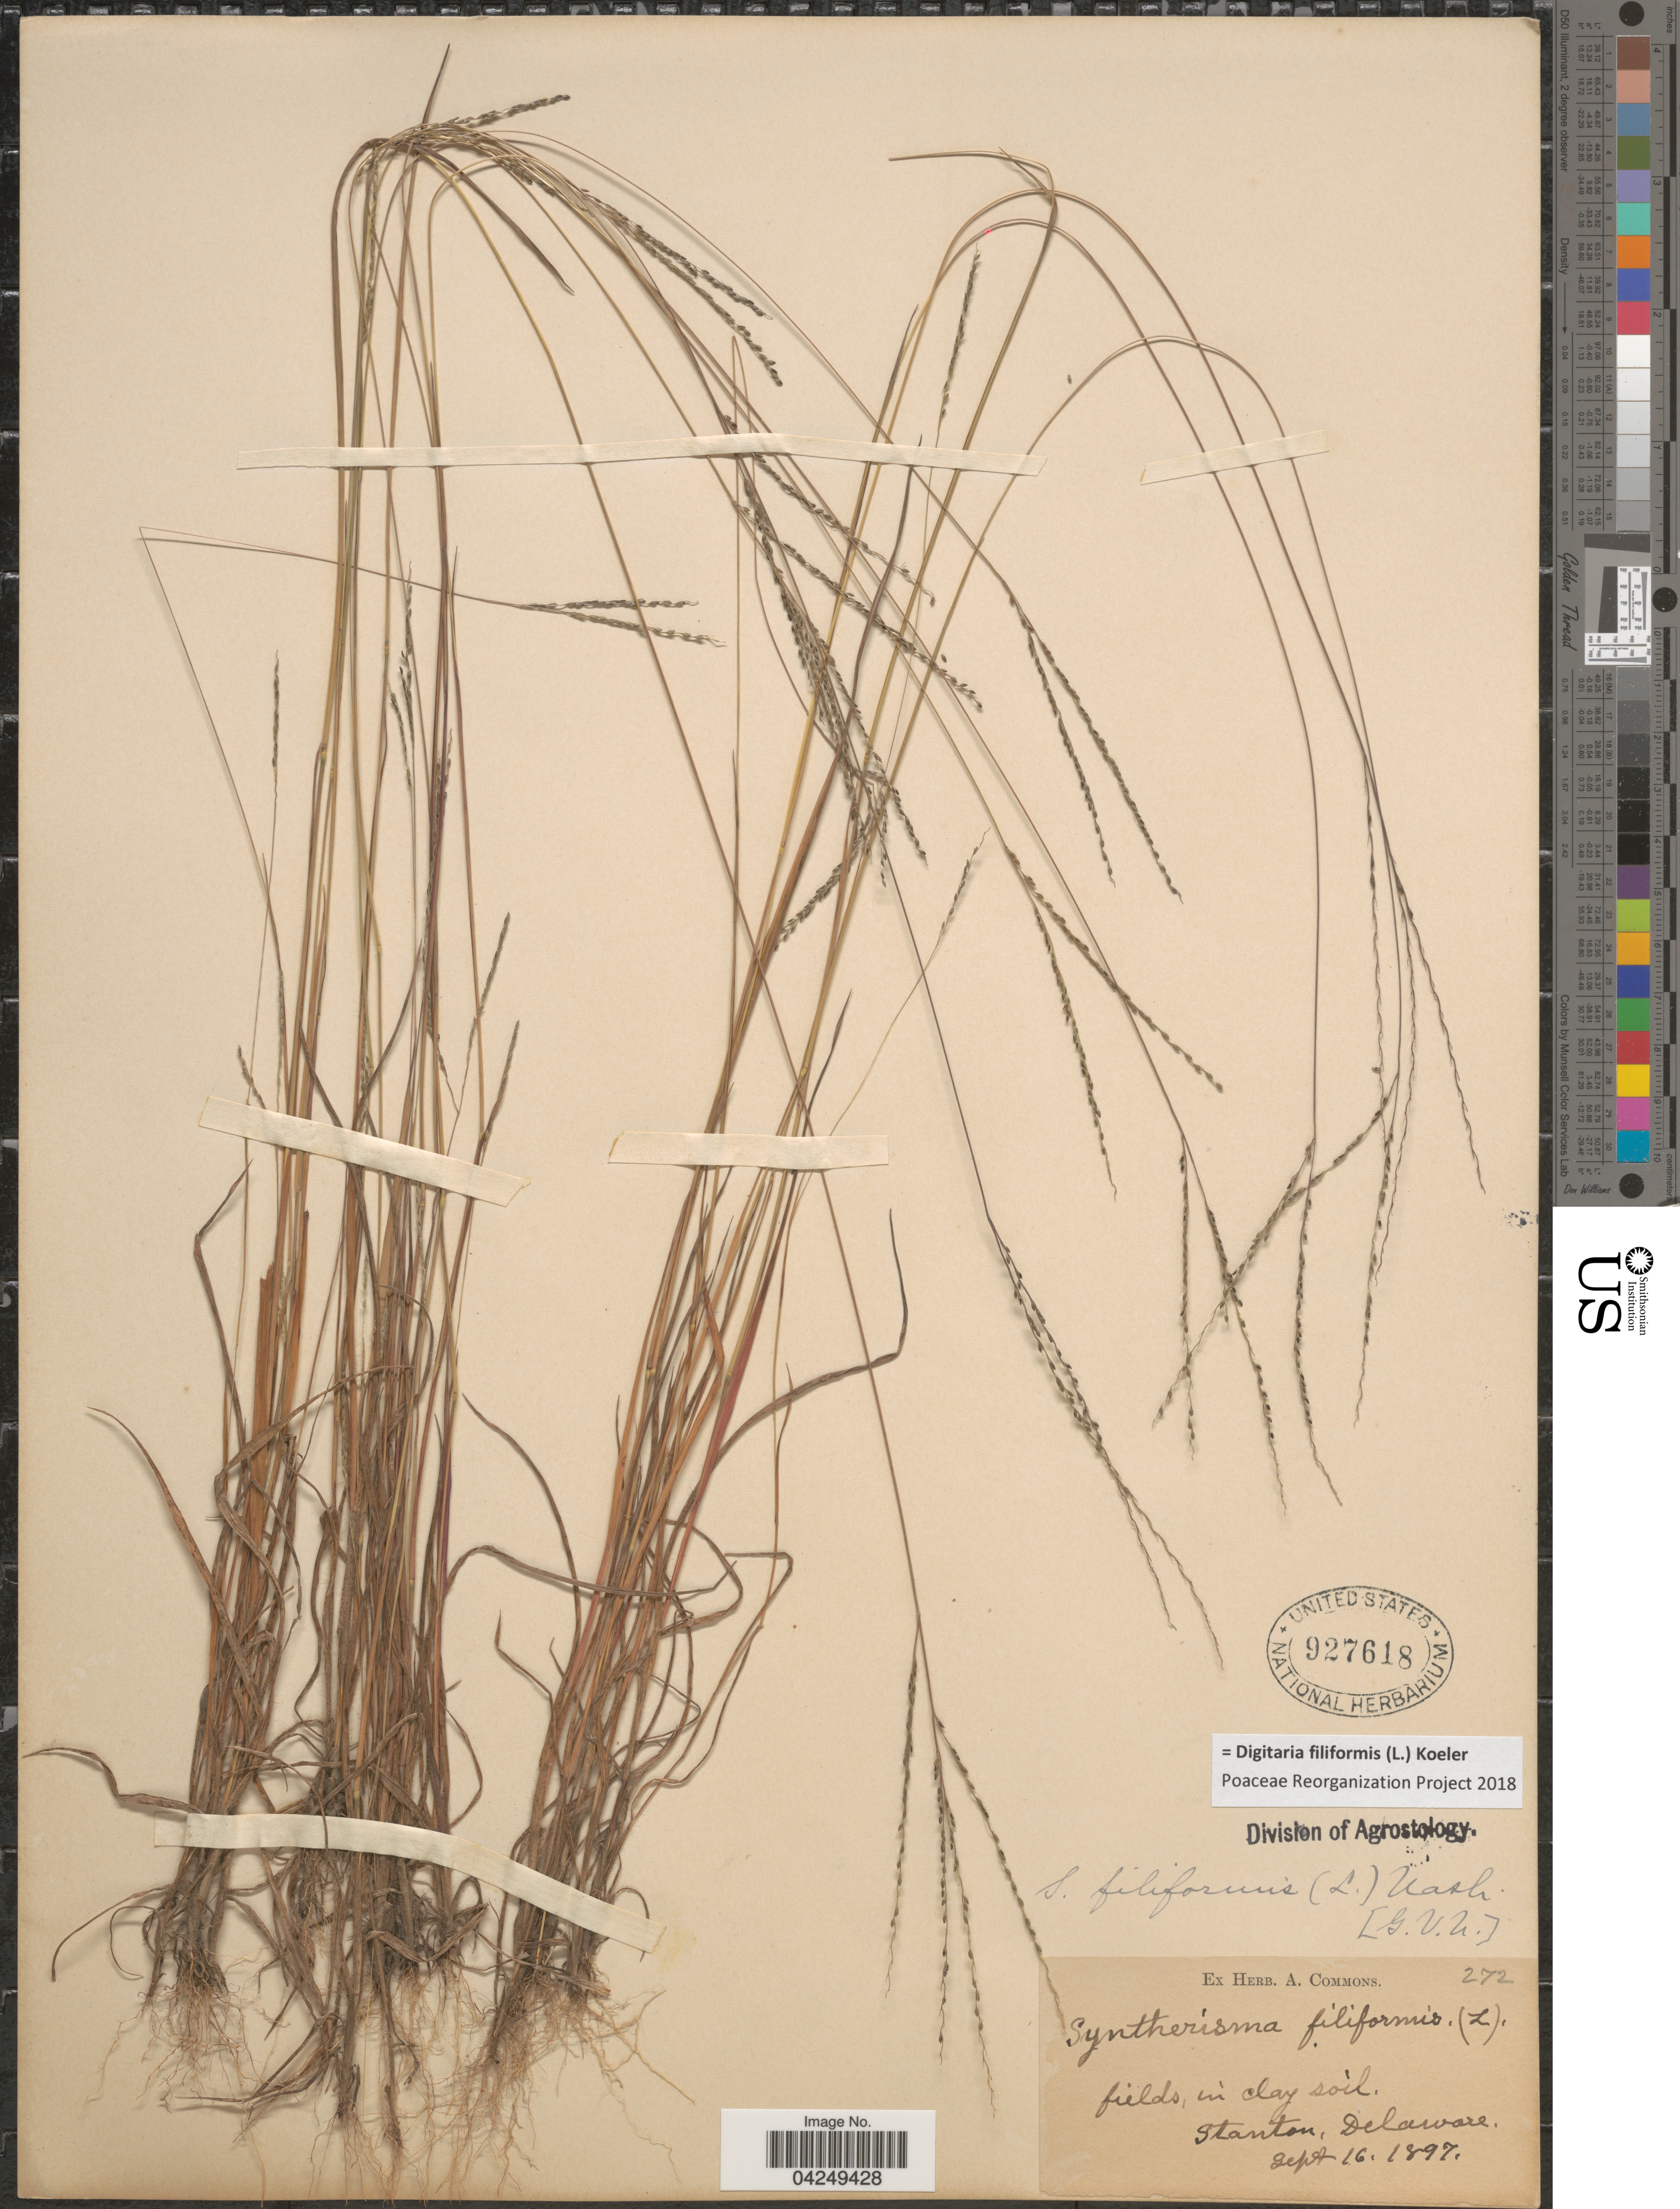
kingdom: Plantae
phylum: Tracheophyta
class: Liliopsida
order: Poales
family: Poaceae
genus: Digitaria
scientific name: Digitaria filiformis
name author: (L.) Koeler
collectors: ex herb. A. Commons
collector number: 272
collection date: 1897-09-16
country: United States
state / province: Delaware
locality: Fields, in clay soil. Stanton.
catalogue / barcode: US 927618